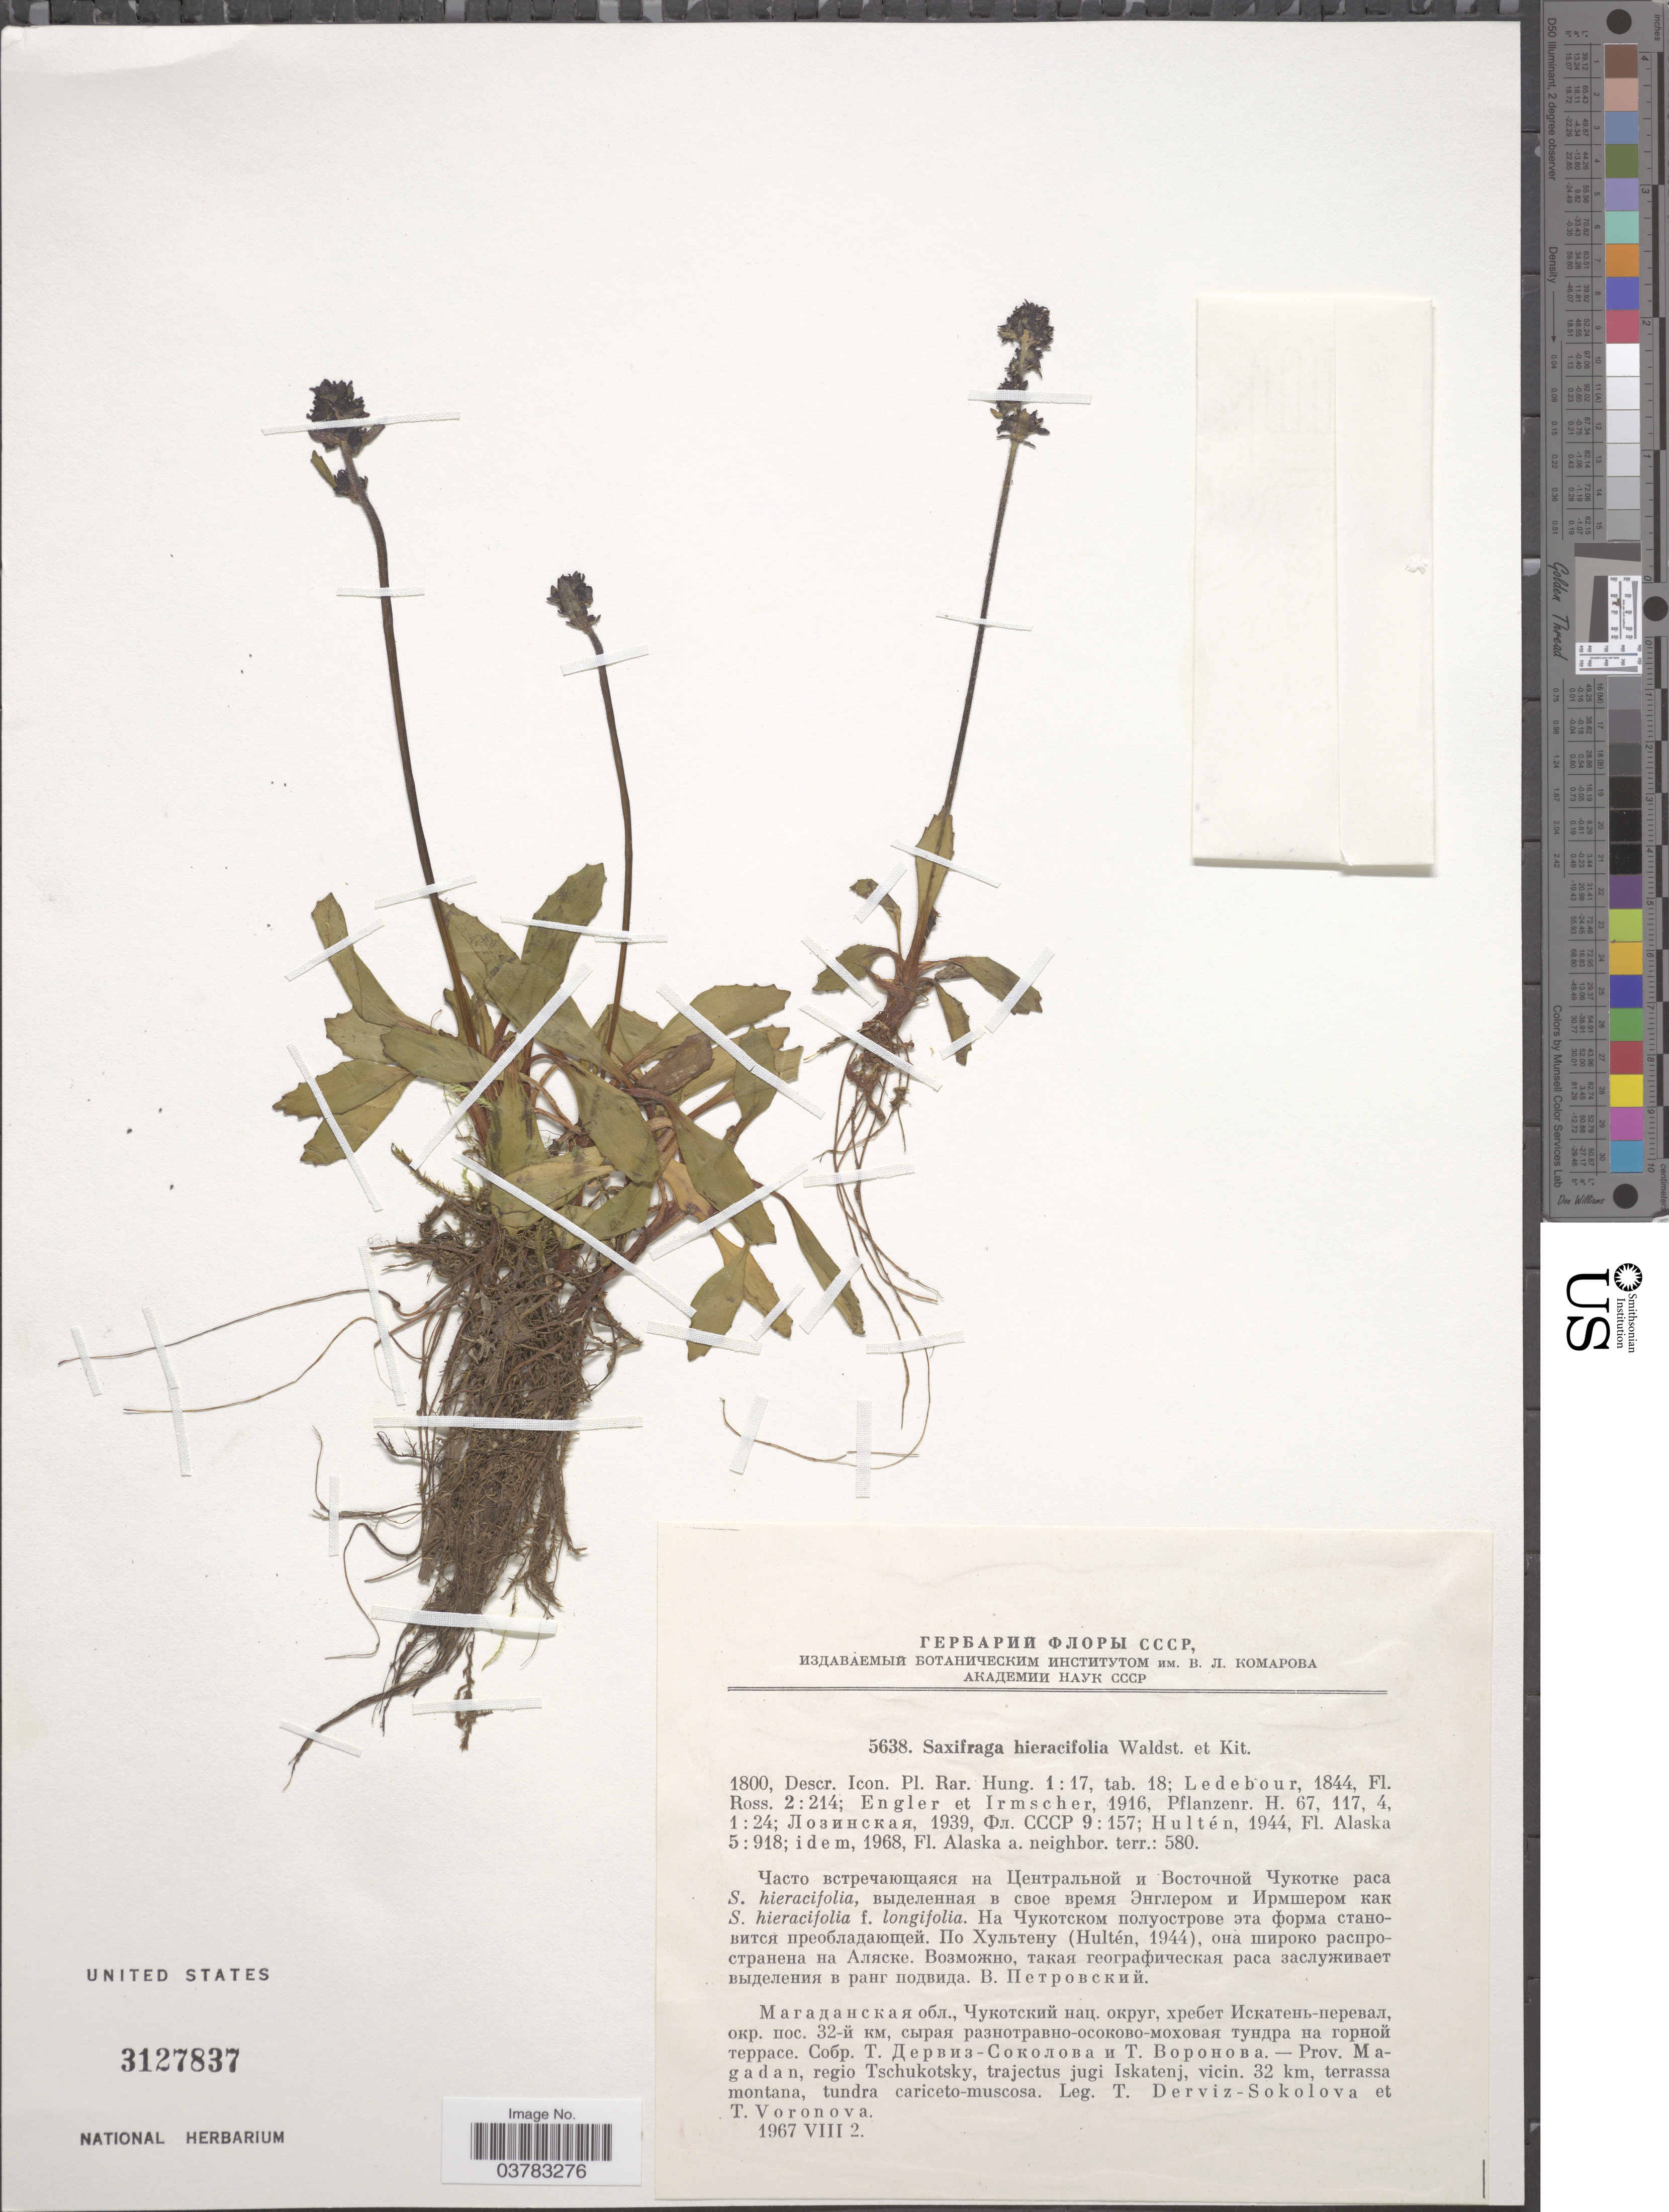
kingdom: Plantae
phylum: Tracheophyta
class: Magnoliopsida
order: Saxifragales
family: Saxifragaceae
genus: Micranthes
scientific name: Micranthes hieraciifolia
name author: (Waldst. & Kit. ex Willd.) Haw.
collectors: T. Derviz-Sokolova & T. Voronova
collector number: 5638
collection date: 1967-08-02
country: Russian Federation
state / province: Magadan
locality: Prov. Magadan, regio Tschukotsky, trajectus jugi Iskatenj, vicin. 32 km, terrassa montana, tundra cariceto-muscosa.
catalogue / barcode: US 3127837